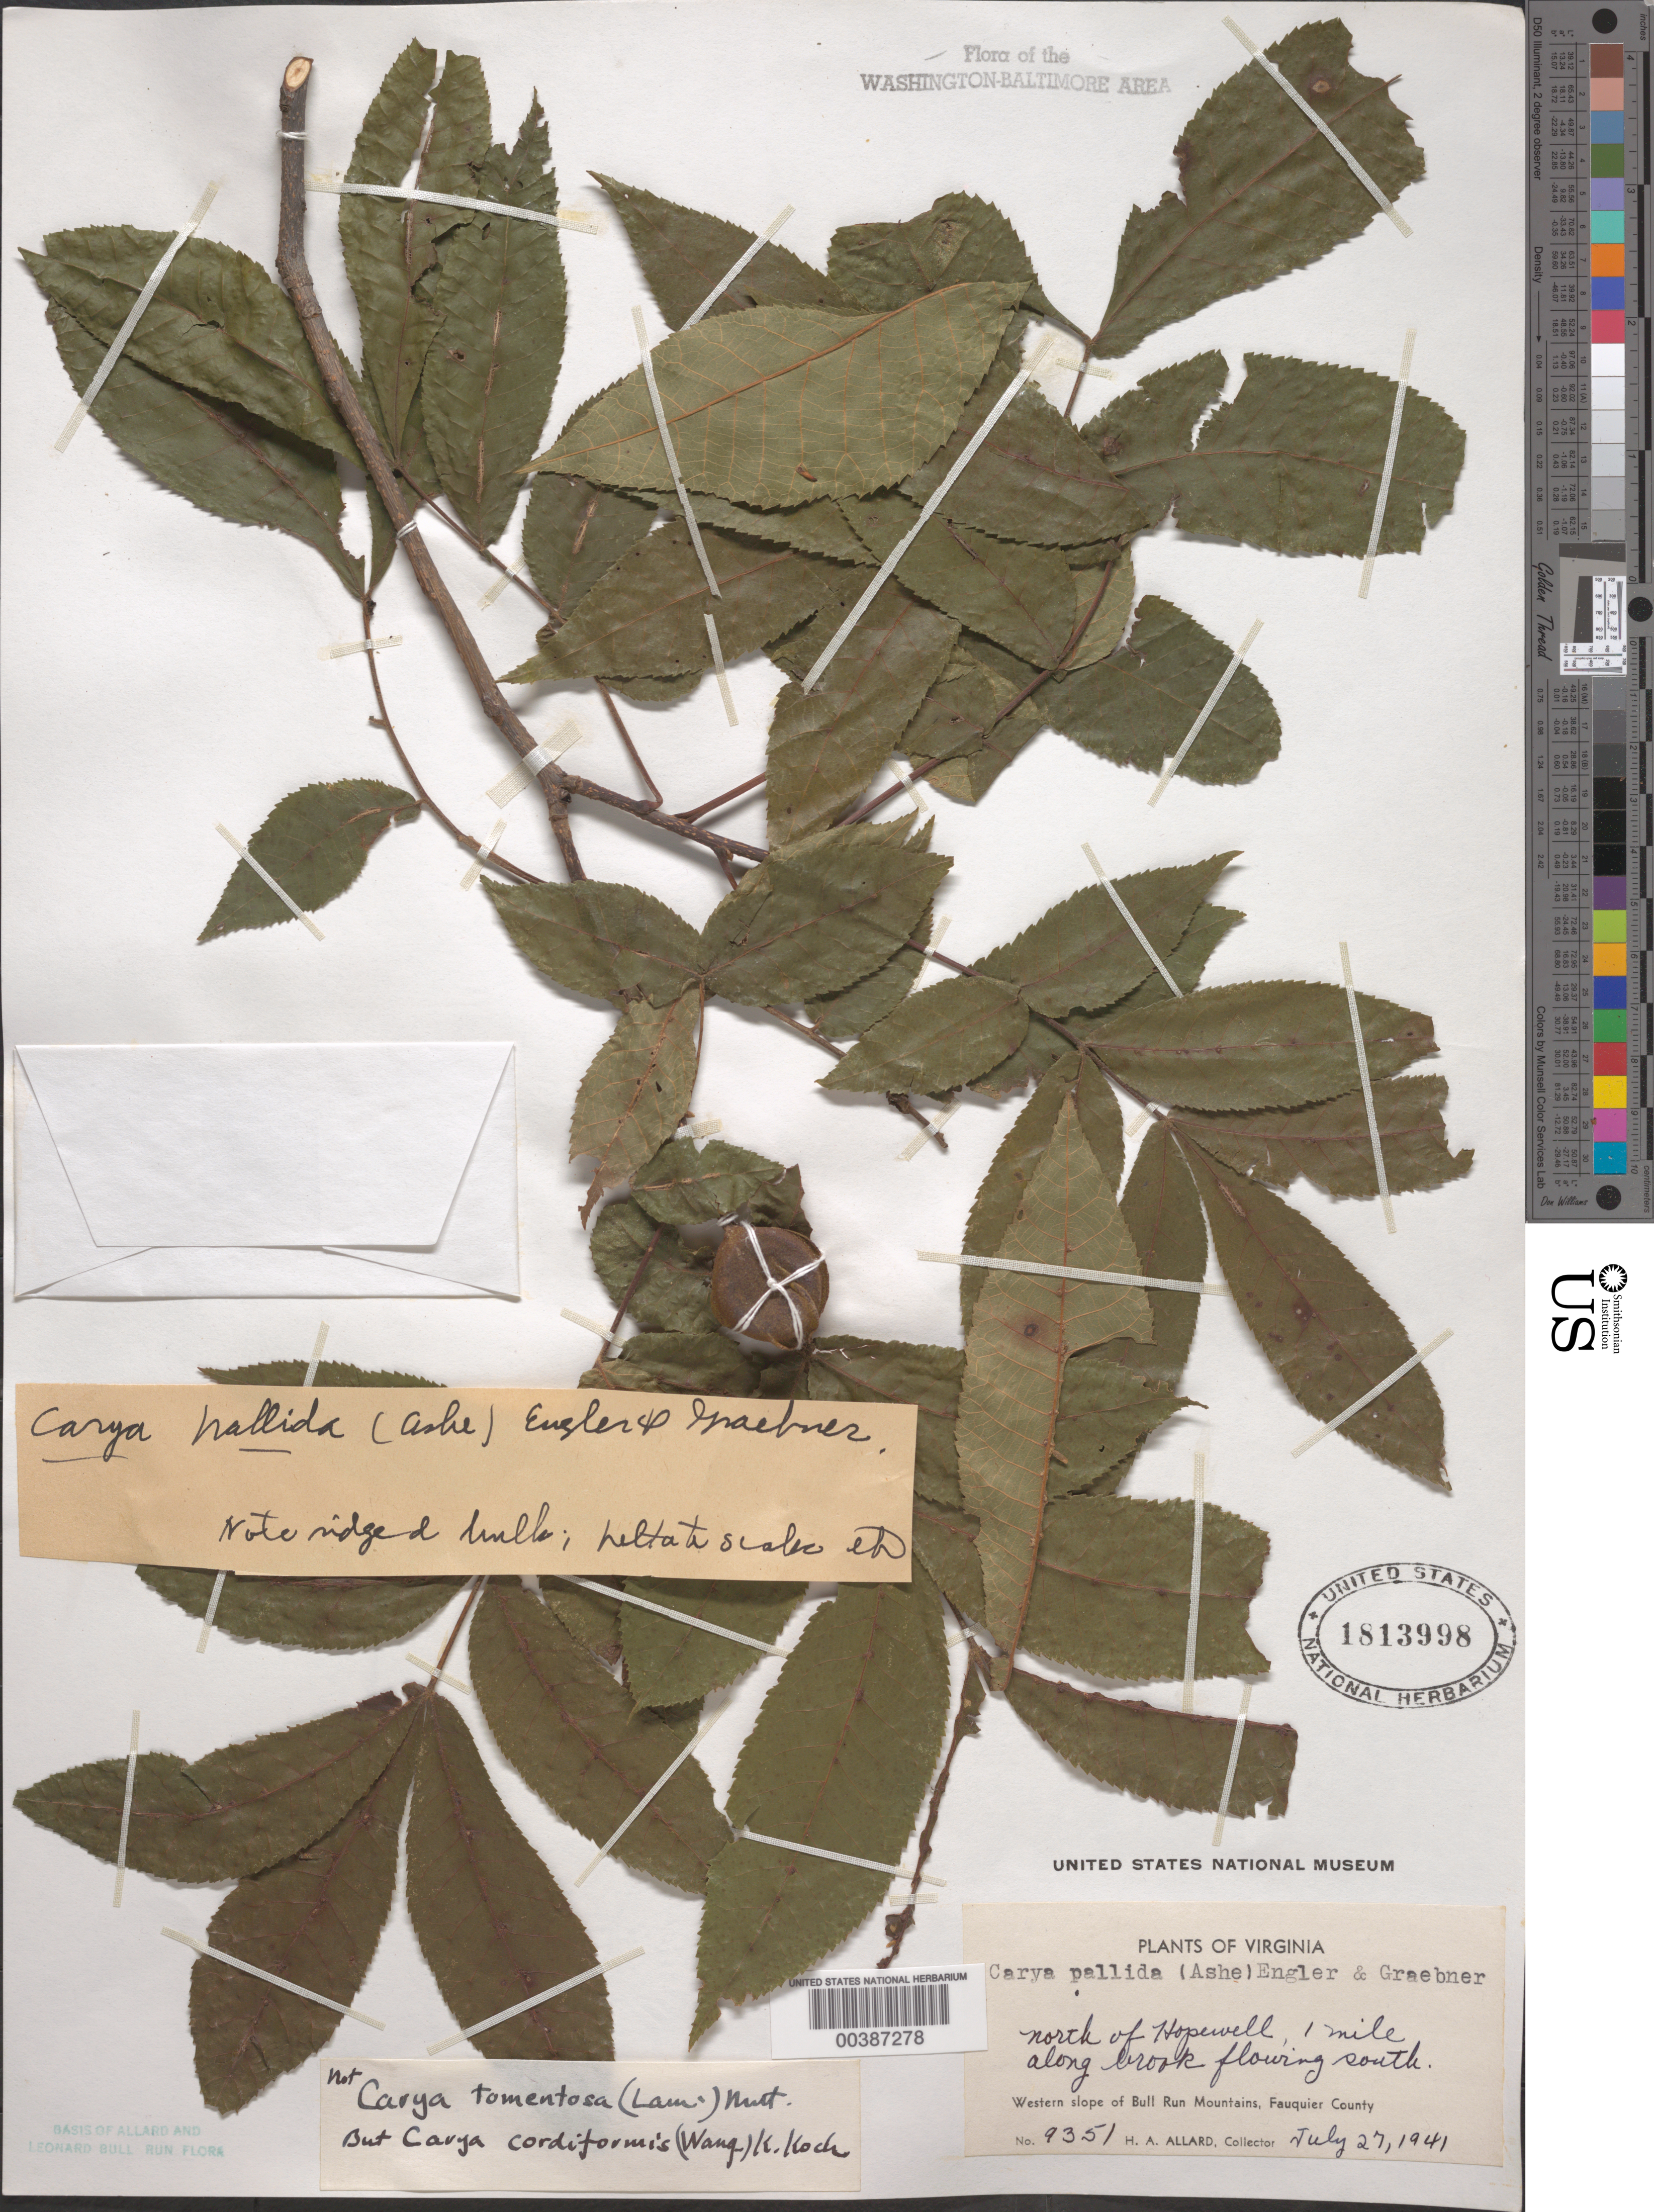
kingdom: Plantae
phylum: Tracheophyta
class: Magnoliopsida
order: Fagales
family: Juglandaceae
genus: Carya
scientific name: Carya cordiformis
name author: (Wangenh.) K. Koch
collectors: H. A. Allard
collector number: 9351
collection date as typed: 27 Jul 1941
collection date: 1941-07-27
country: United States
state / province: Virginia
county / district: Fauquier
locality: North of Hopewell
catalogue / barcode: US 1813998